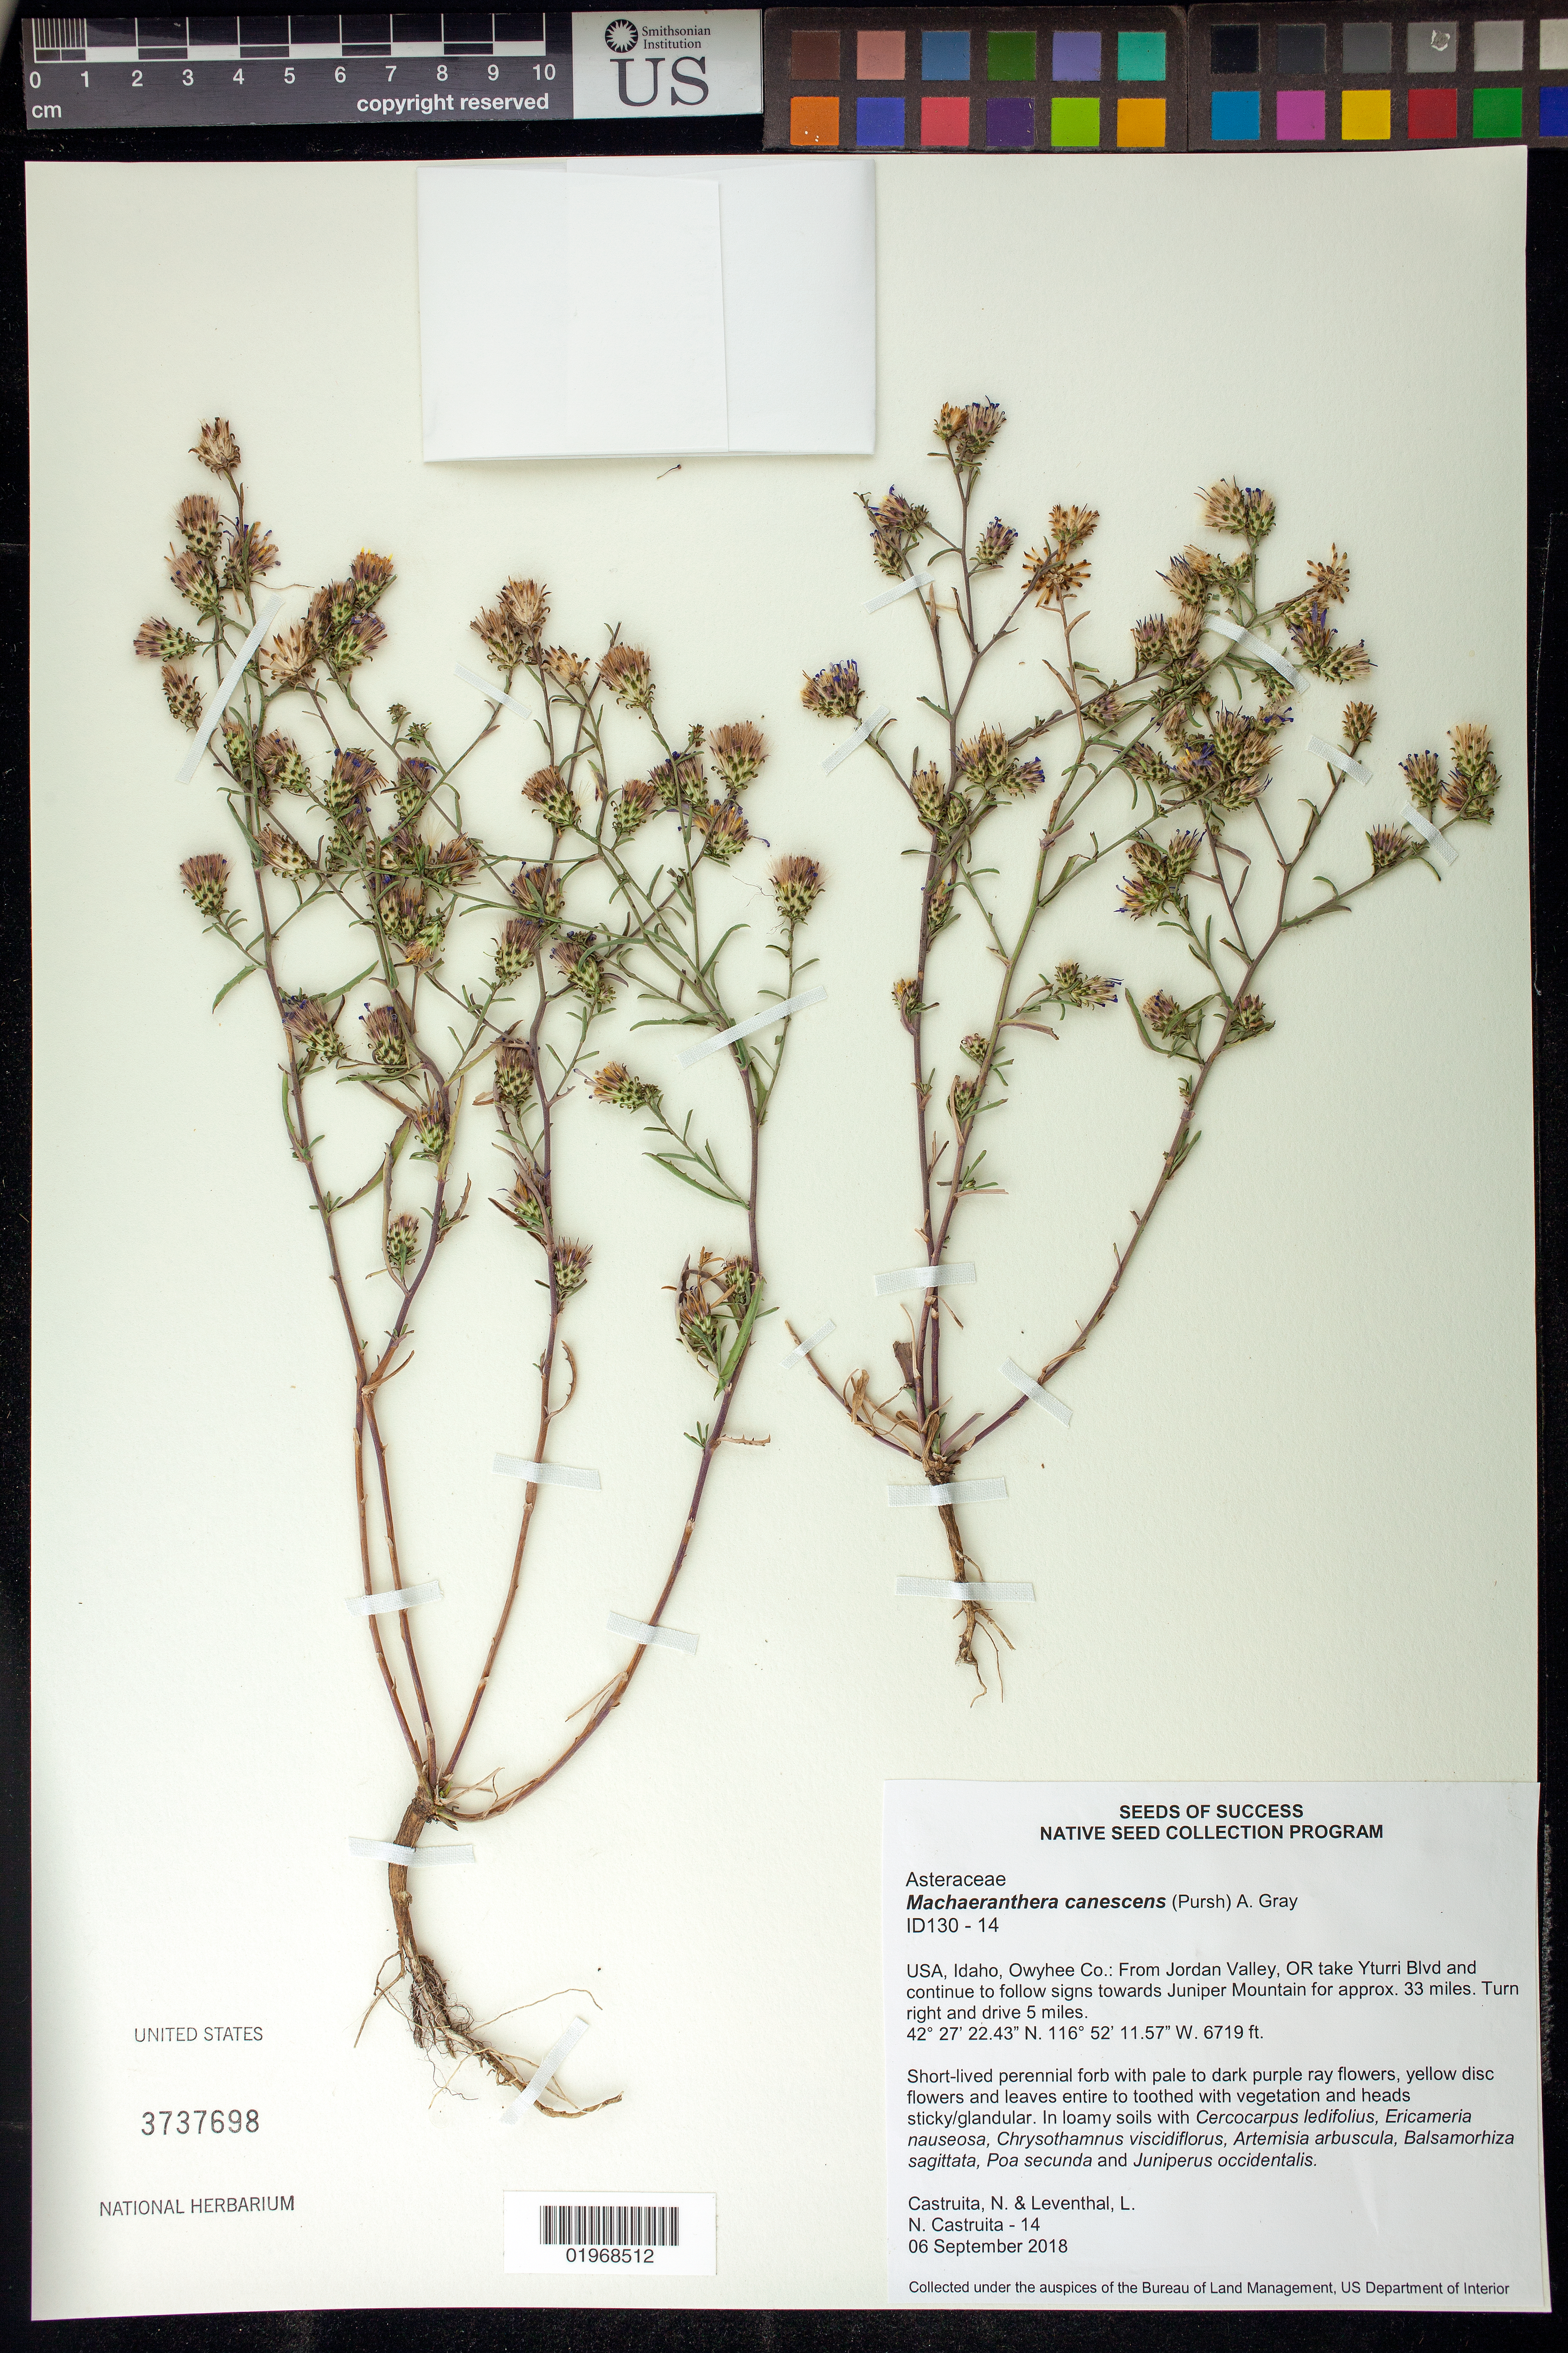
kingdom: Plantae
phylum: Tracheophyta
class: Magnoliopsida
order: Asterales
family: Asteraceae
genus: Machaeranthera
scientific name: Machaeranthera canescens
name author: (Pursh) A. Gray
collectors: N. Castruita & L. Leventhal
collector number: ID130-14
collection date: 2018-09-06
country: United States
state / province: Idaho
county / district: Owyhee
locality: Near Juniper Mountains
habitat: Loamy soils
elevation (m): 2048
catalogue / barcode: US 3737698